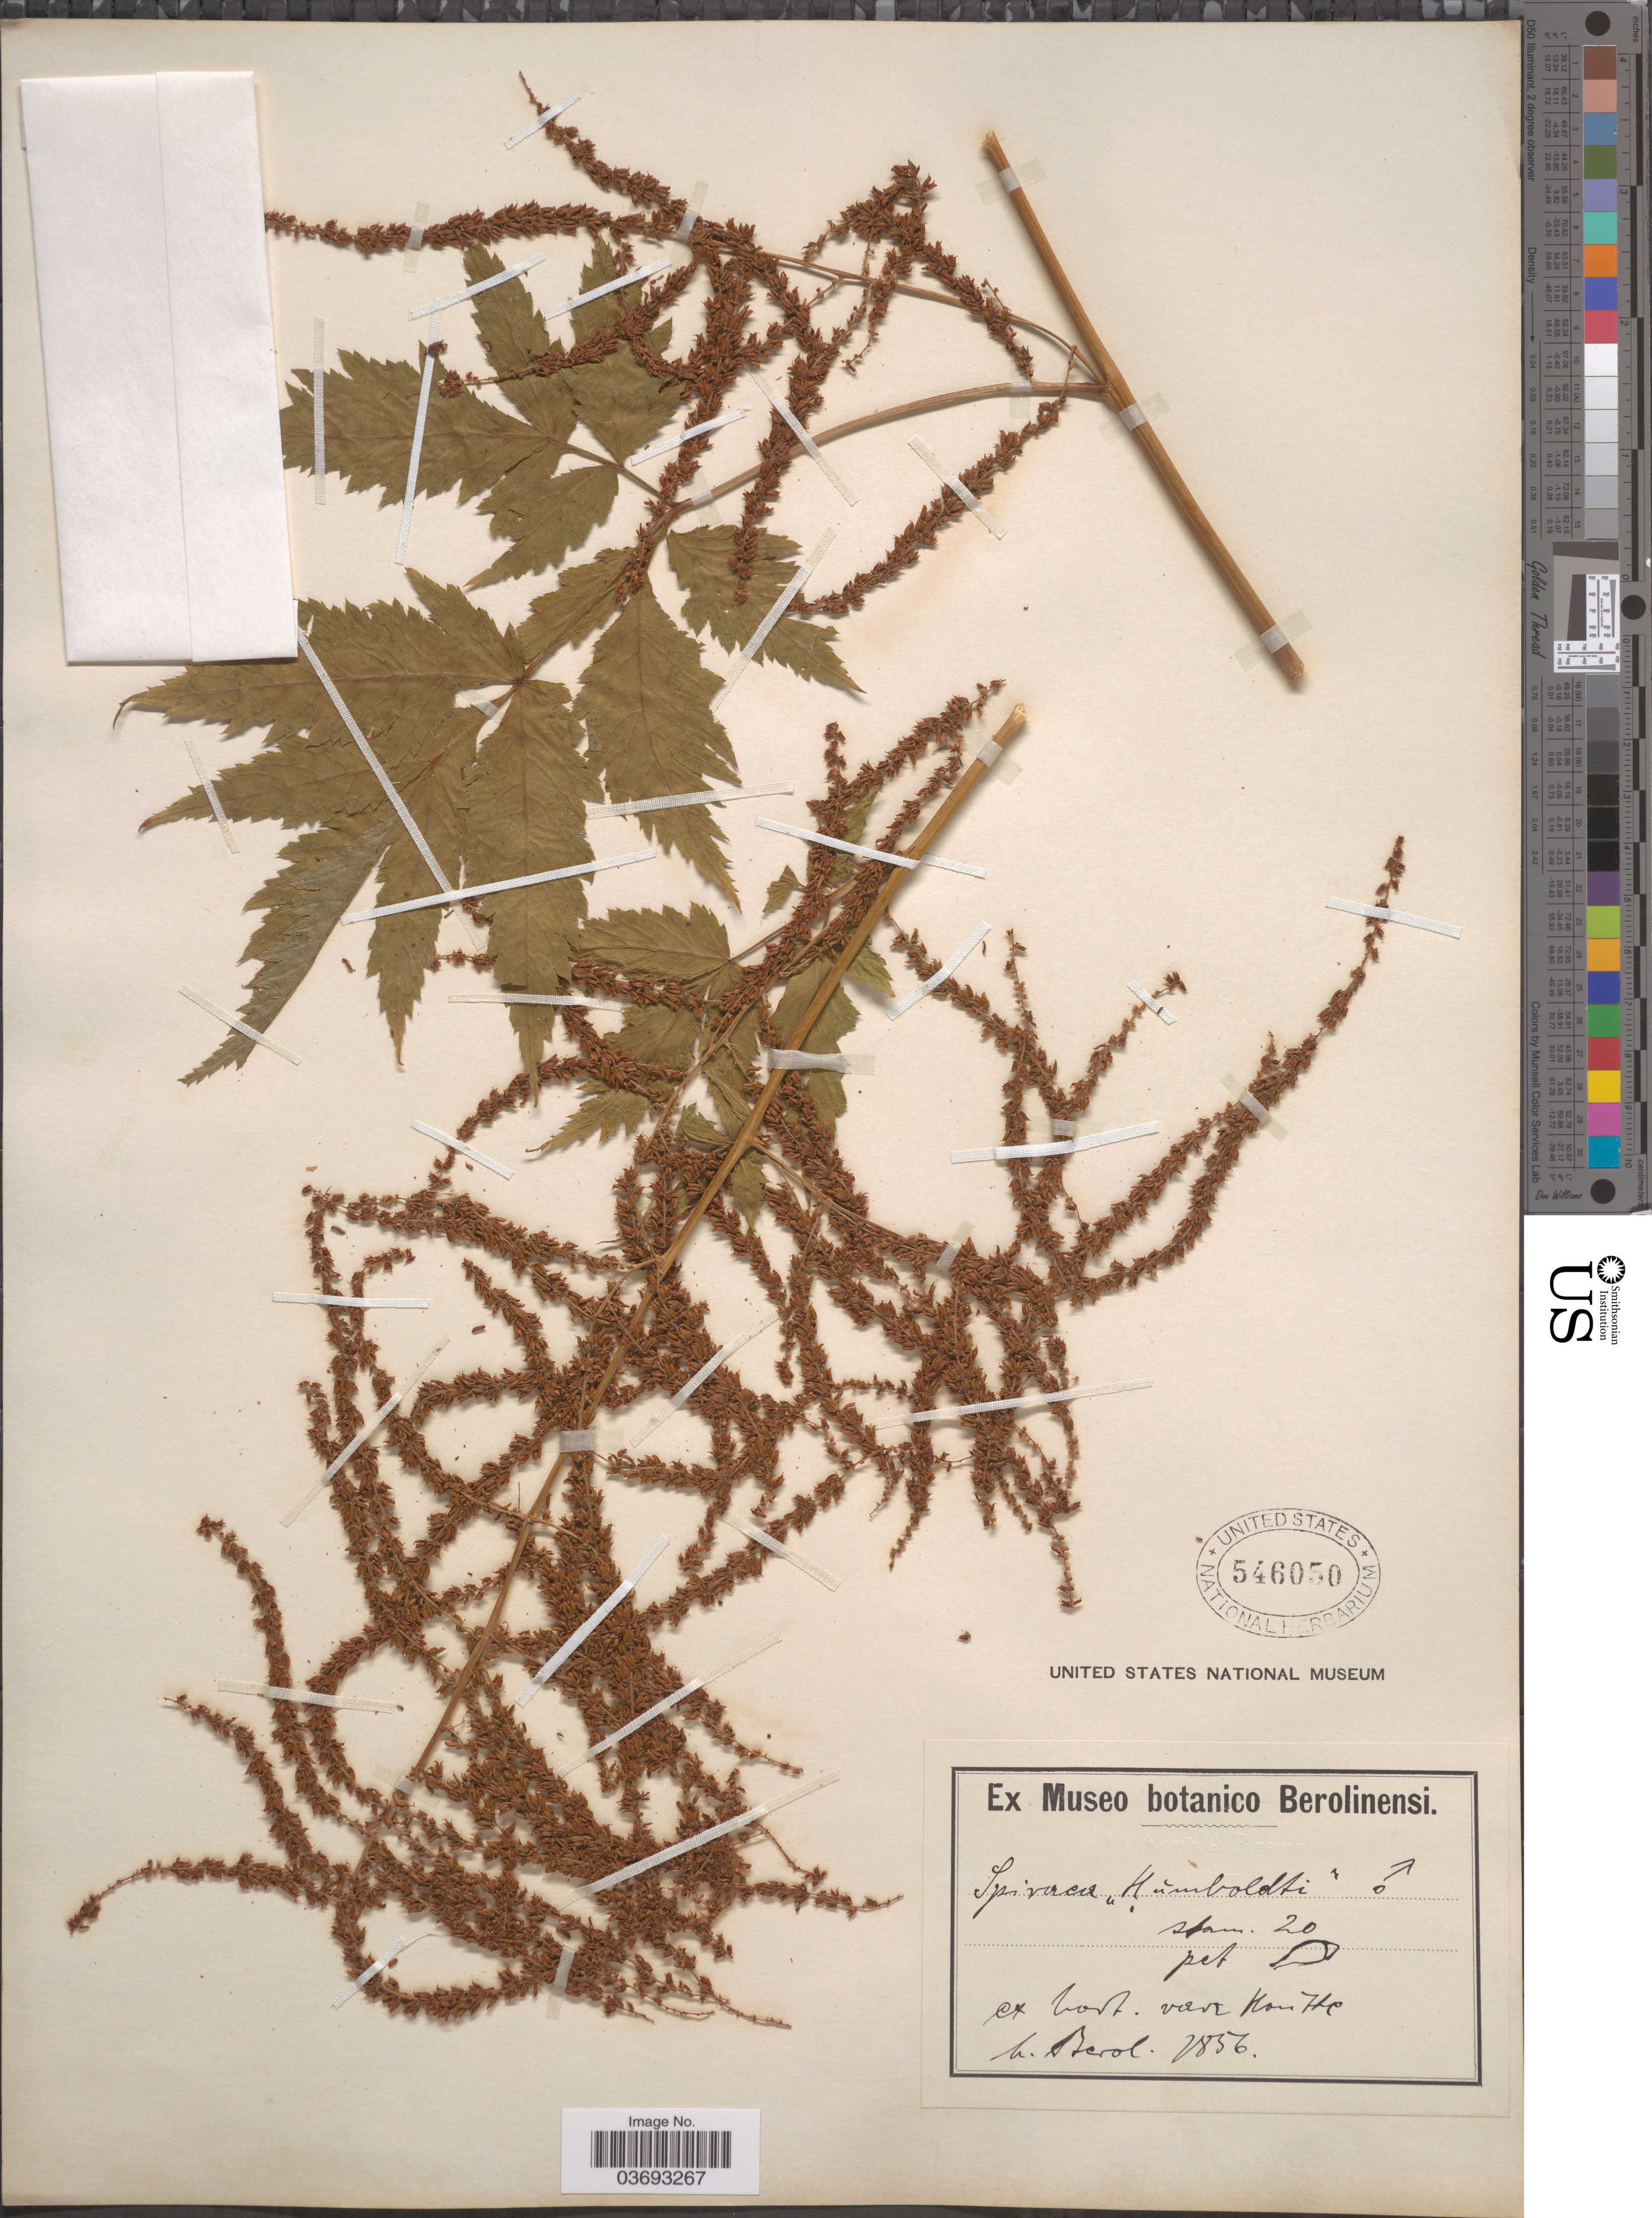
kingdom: Plantae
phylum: Tracheophyta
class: Magnoliopsida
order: Rosales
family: Rosaceae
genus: Spiraea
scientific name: Spiraea humboldtii hort.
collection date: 1856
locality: Ex hort. van Kontlp. [interpreted] H. Berol.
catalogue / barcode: US 546050